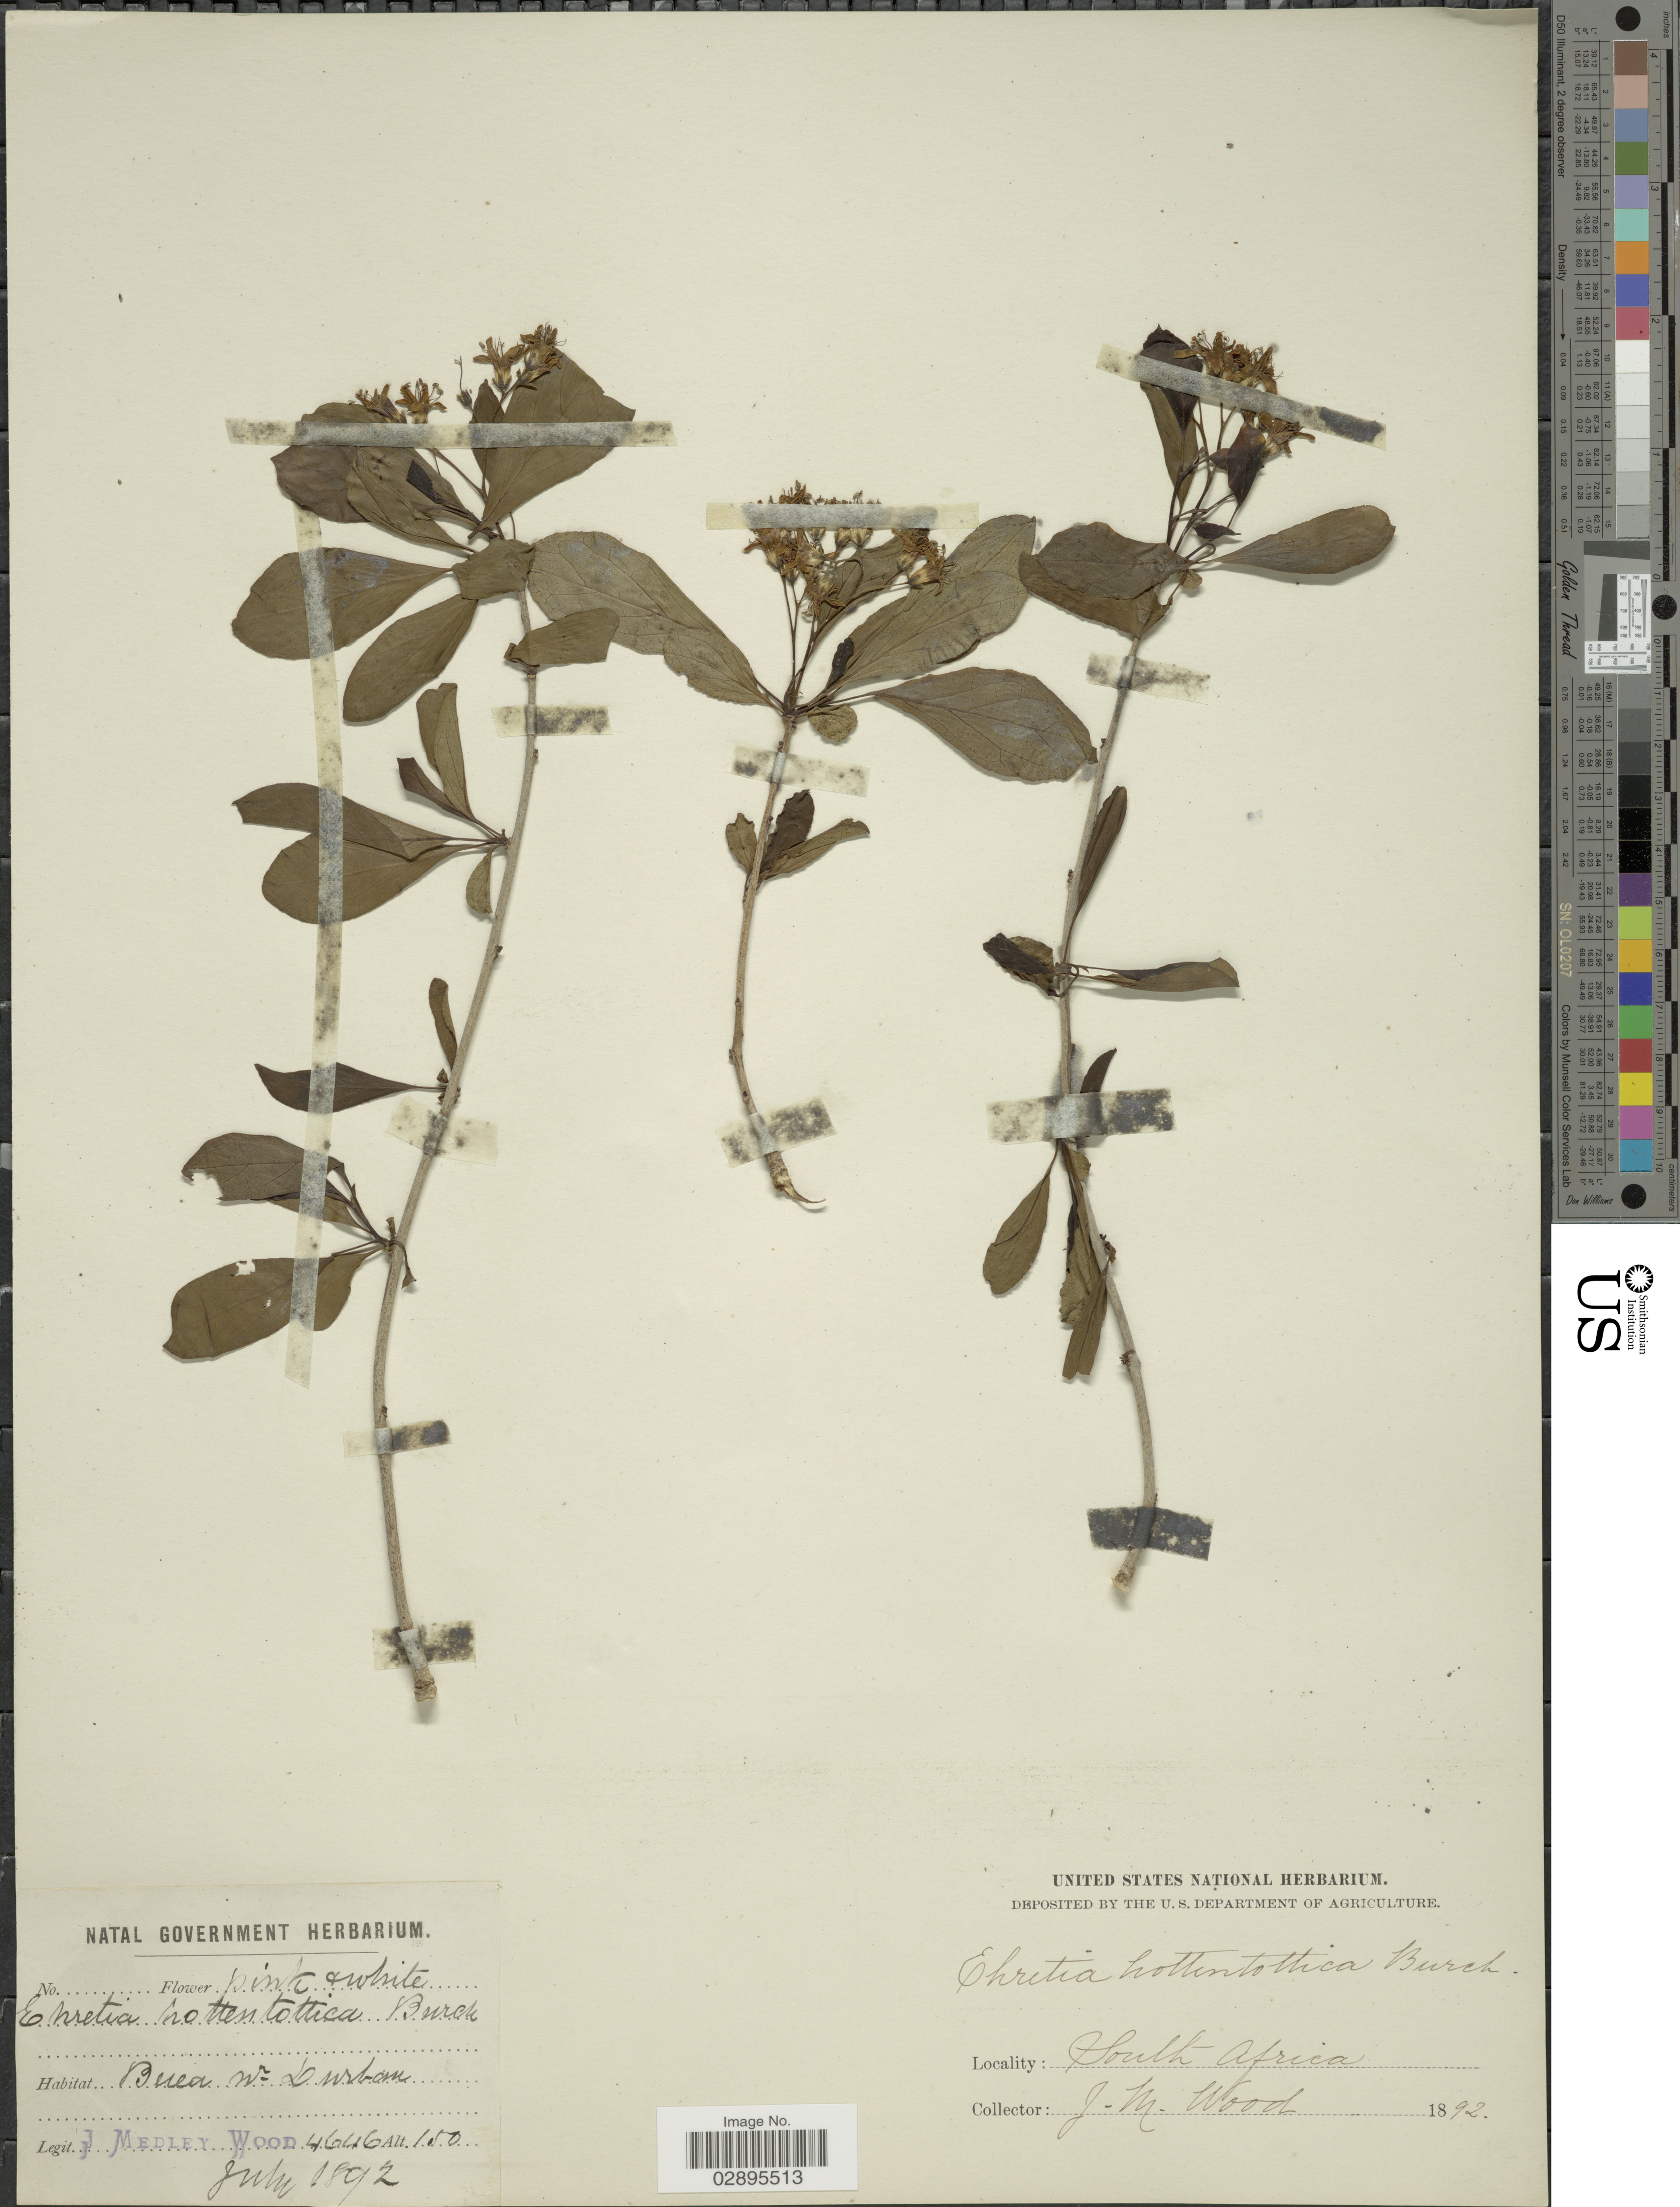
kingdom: Plantae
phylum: Tracheophyta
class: Magnoliopsida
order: Boraginales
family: Ehretiaceae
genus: Ehretia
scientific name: Ehretia hottentotica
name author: Burch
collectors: J. Medley Wood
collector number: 4646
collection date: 1892-07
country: South Africa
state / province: KwaZulu-Natal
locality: Natal. Buea nr. Durban.